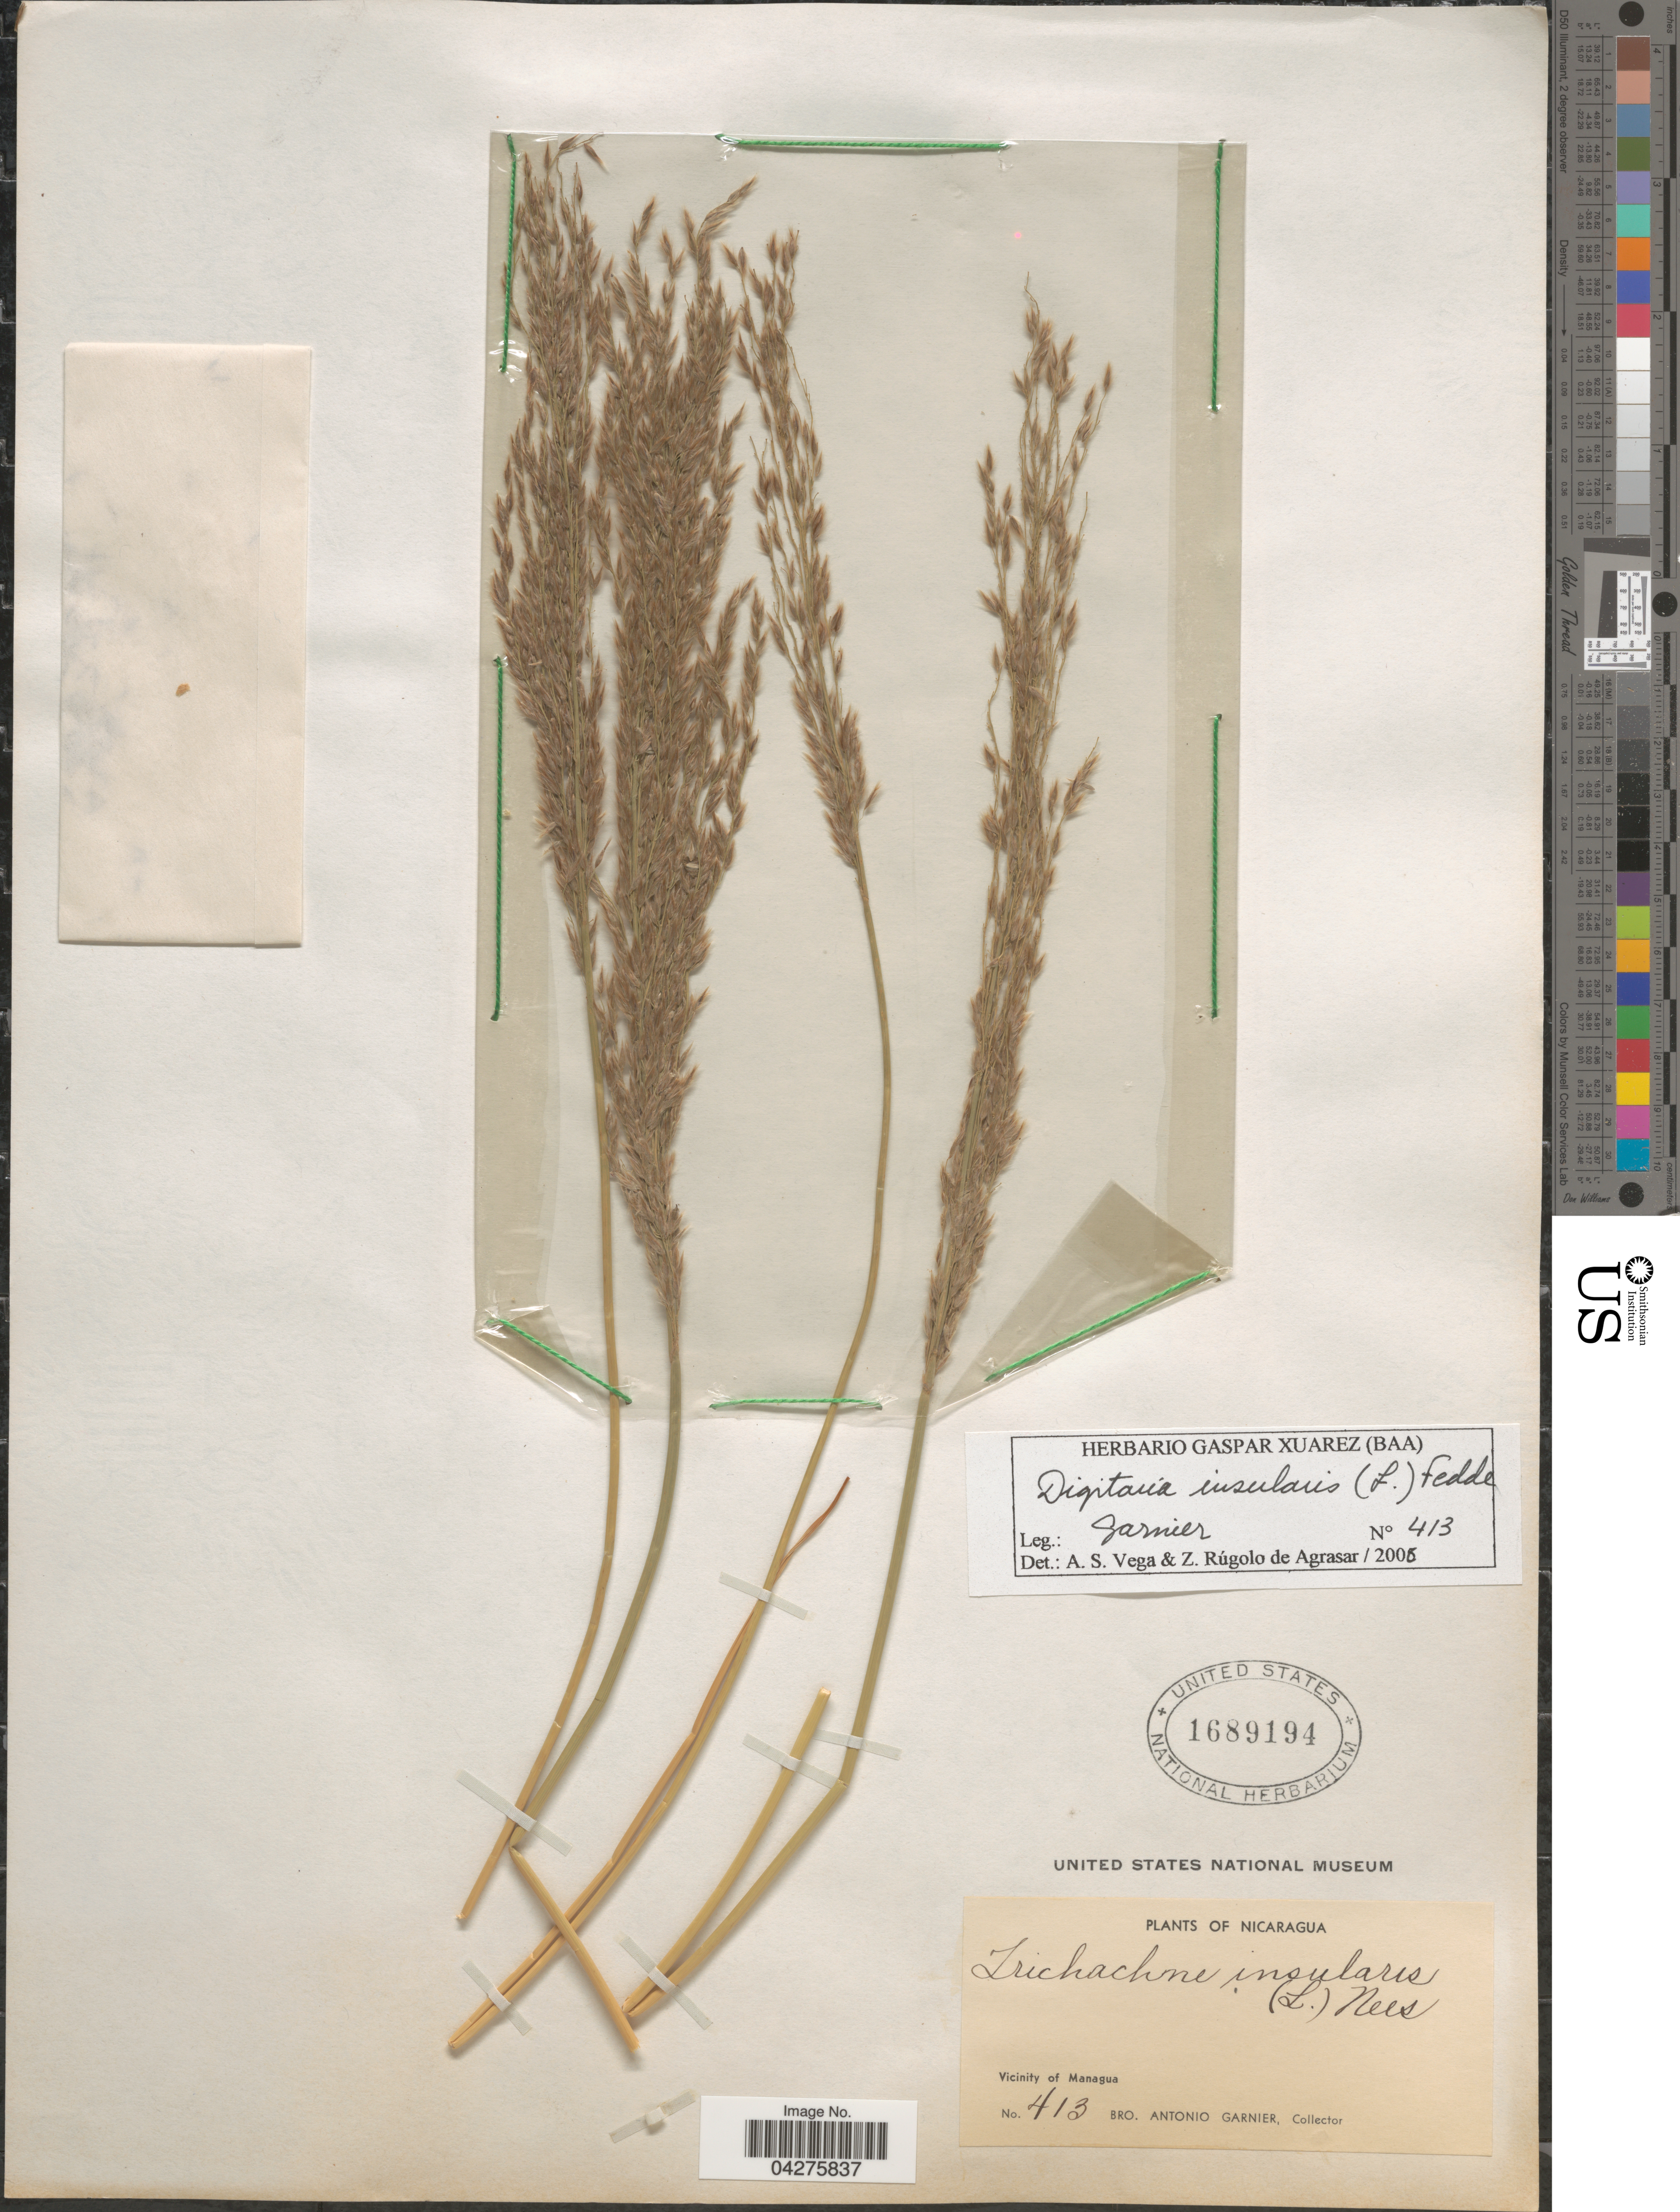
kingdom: Plantae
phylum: Tracheophyta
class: Liliopsida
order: Poales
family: Poaceae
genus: Digitaria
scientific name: Digitaria insularis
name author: (L.) Fedde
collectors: Bro. A. Garnier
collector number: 413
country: Nicaragua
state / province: Managua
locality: Vicinity of Managua.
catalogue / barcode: US 1689194